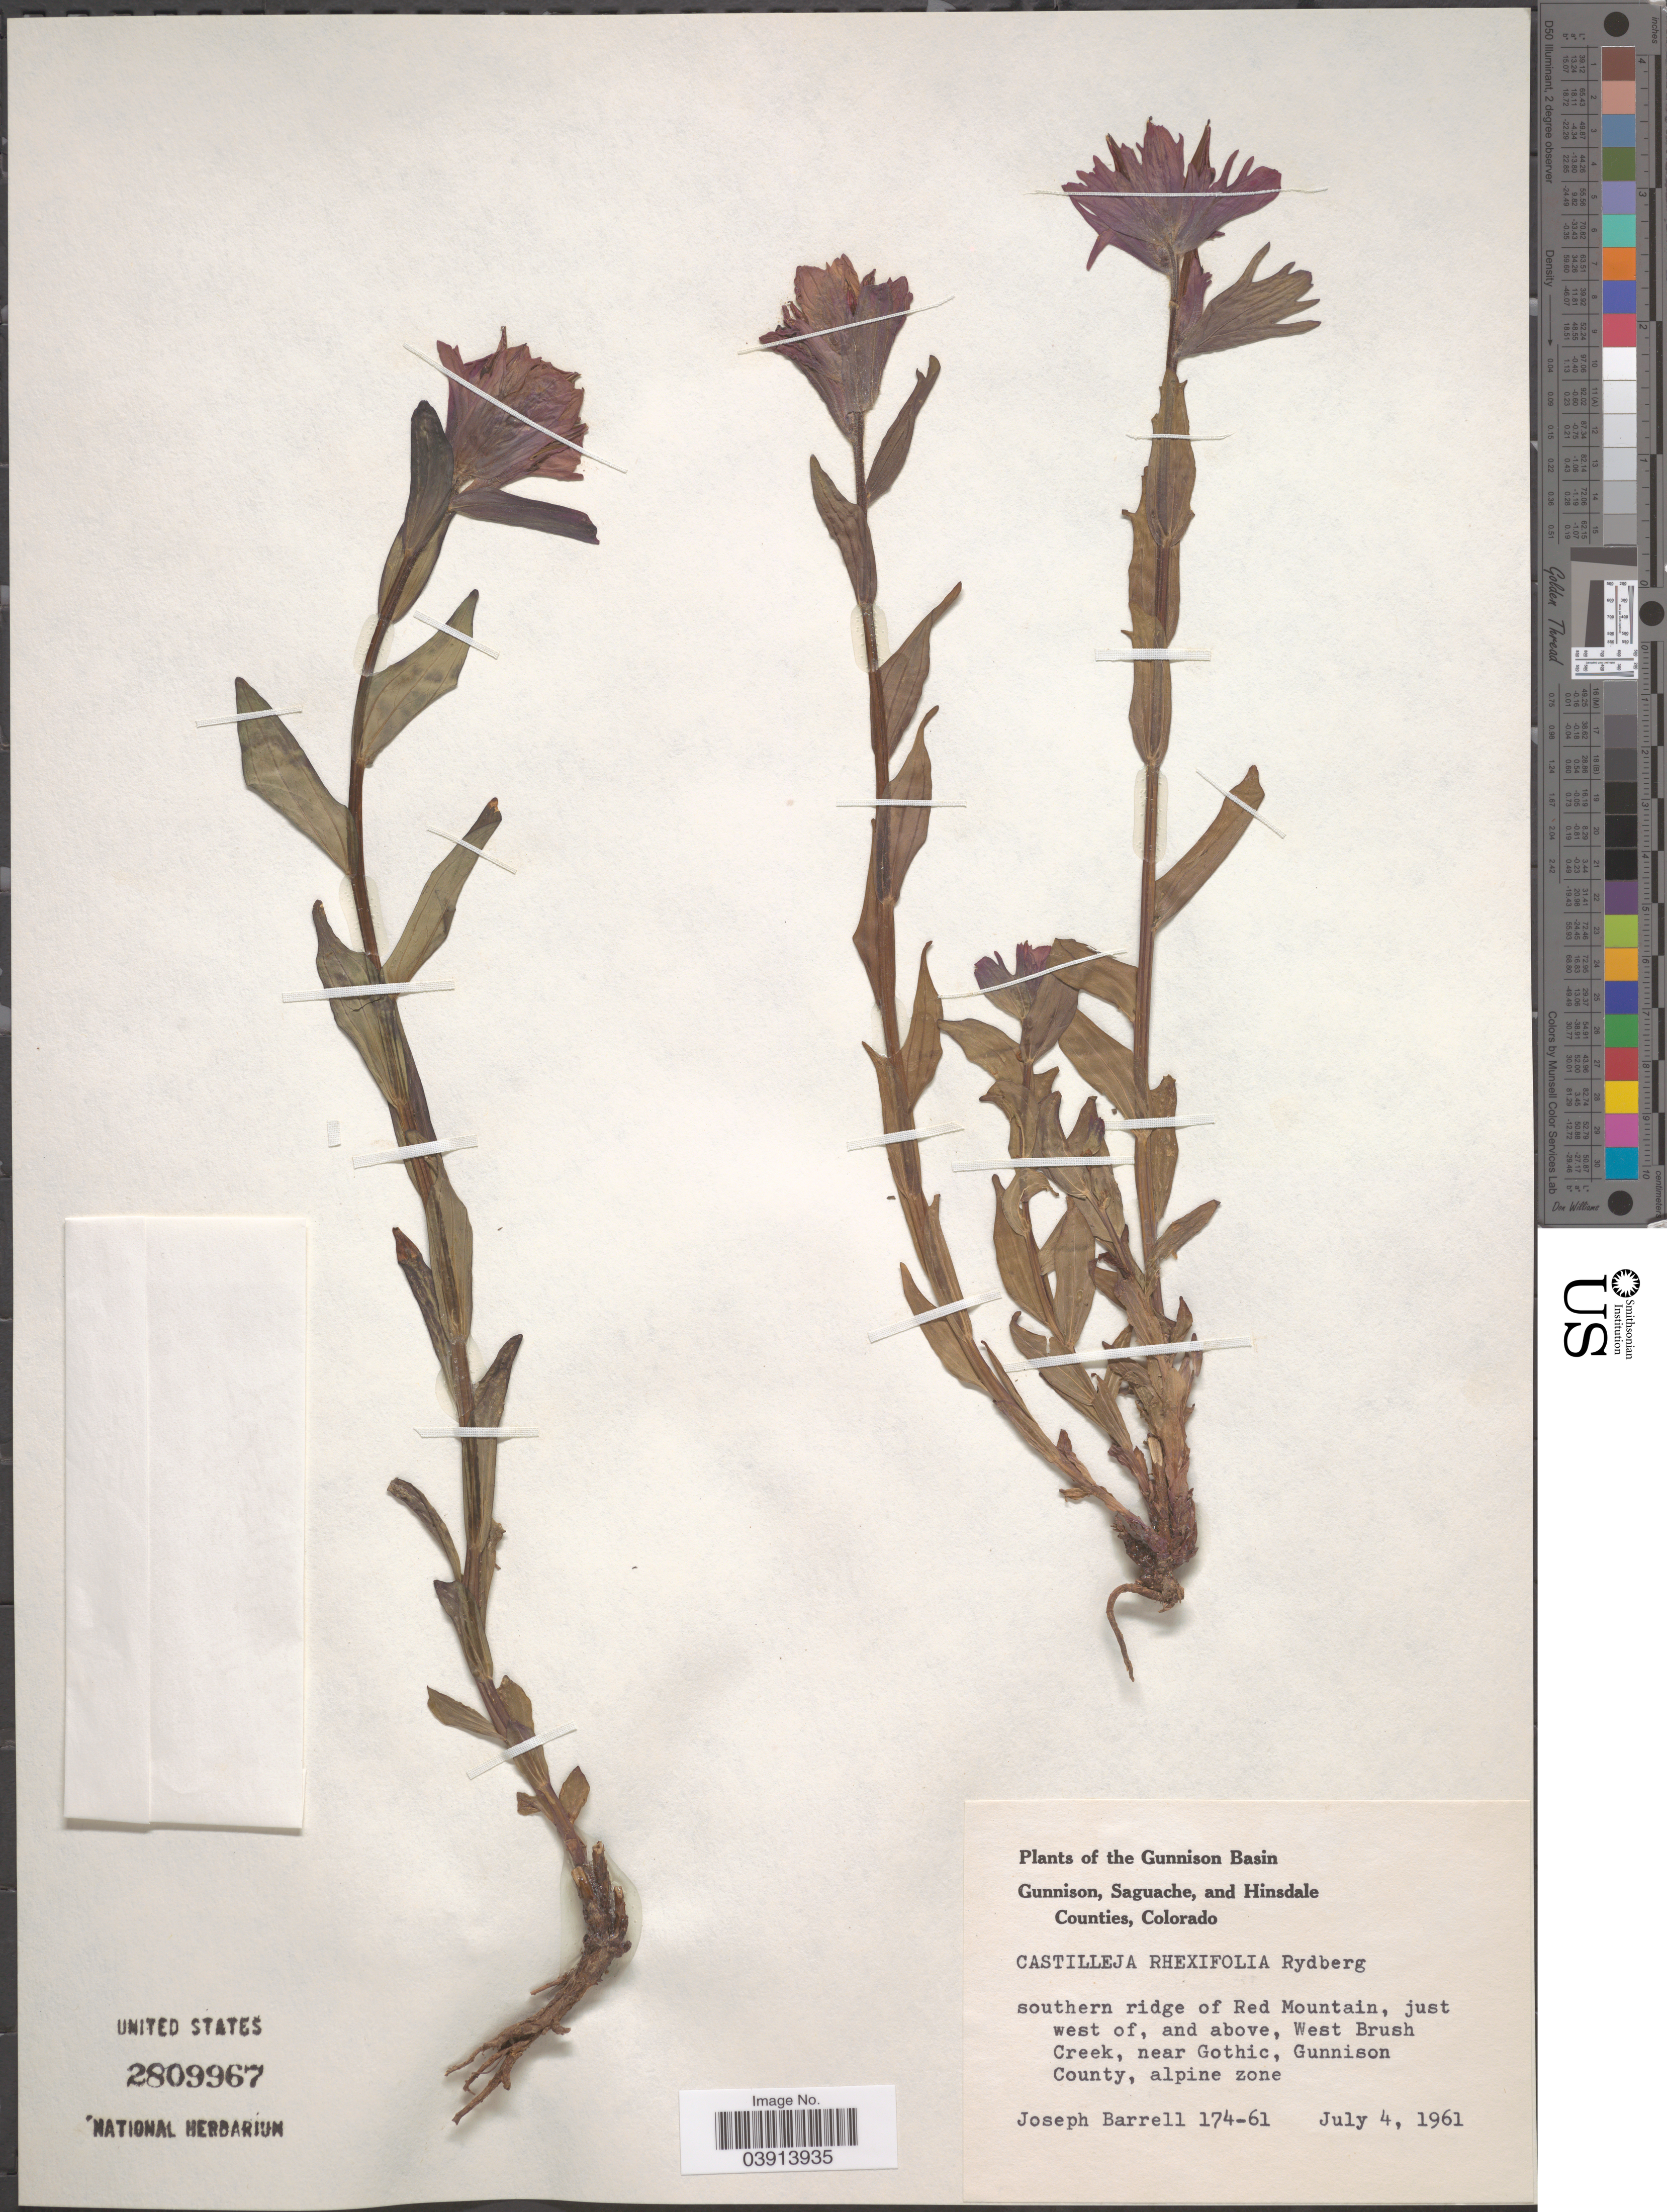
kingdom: Plantae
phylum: Tracheophyta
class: Magnoliopsida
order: Lamiales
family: Orobanchaceae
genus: Castilleja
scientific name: Castilleja rhexiifolia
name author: Rydb.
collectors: J. Barrell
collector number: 174-61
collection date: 1961-07-04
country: United States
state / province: Colorado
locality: The Gunnison Basin. Southern ridge of Red Mountain, just west of, and above, West Brush Creek, near Gothic, Gunnison County, alpine zone.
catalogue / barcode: US 2809967